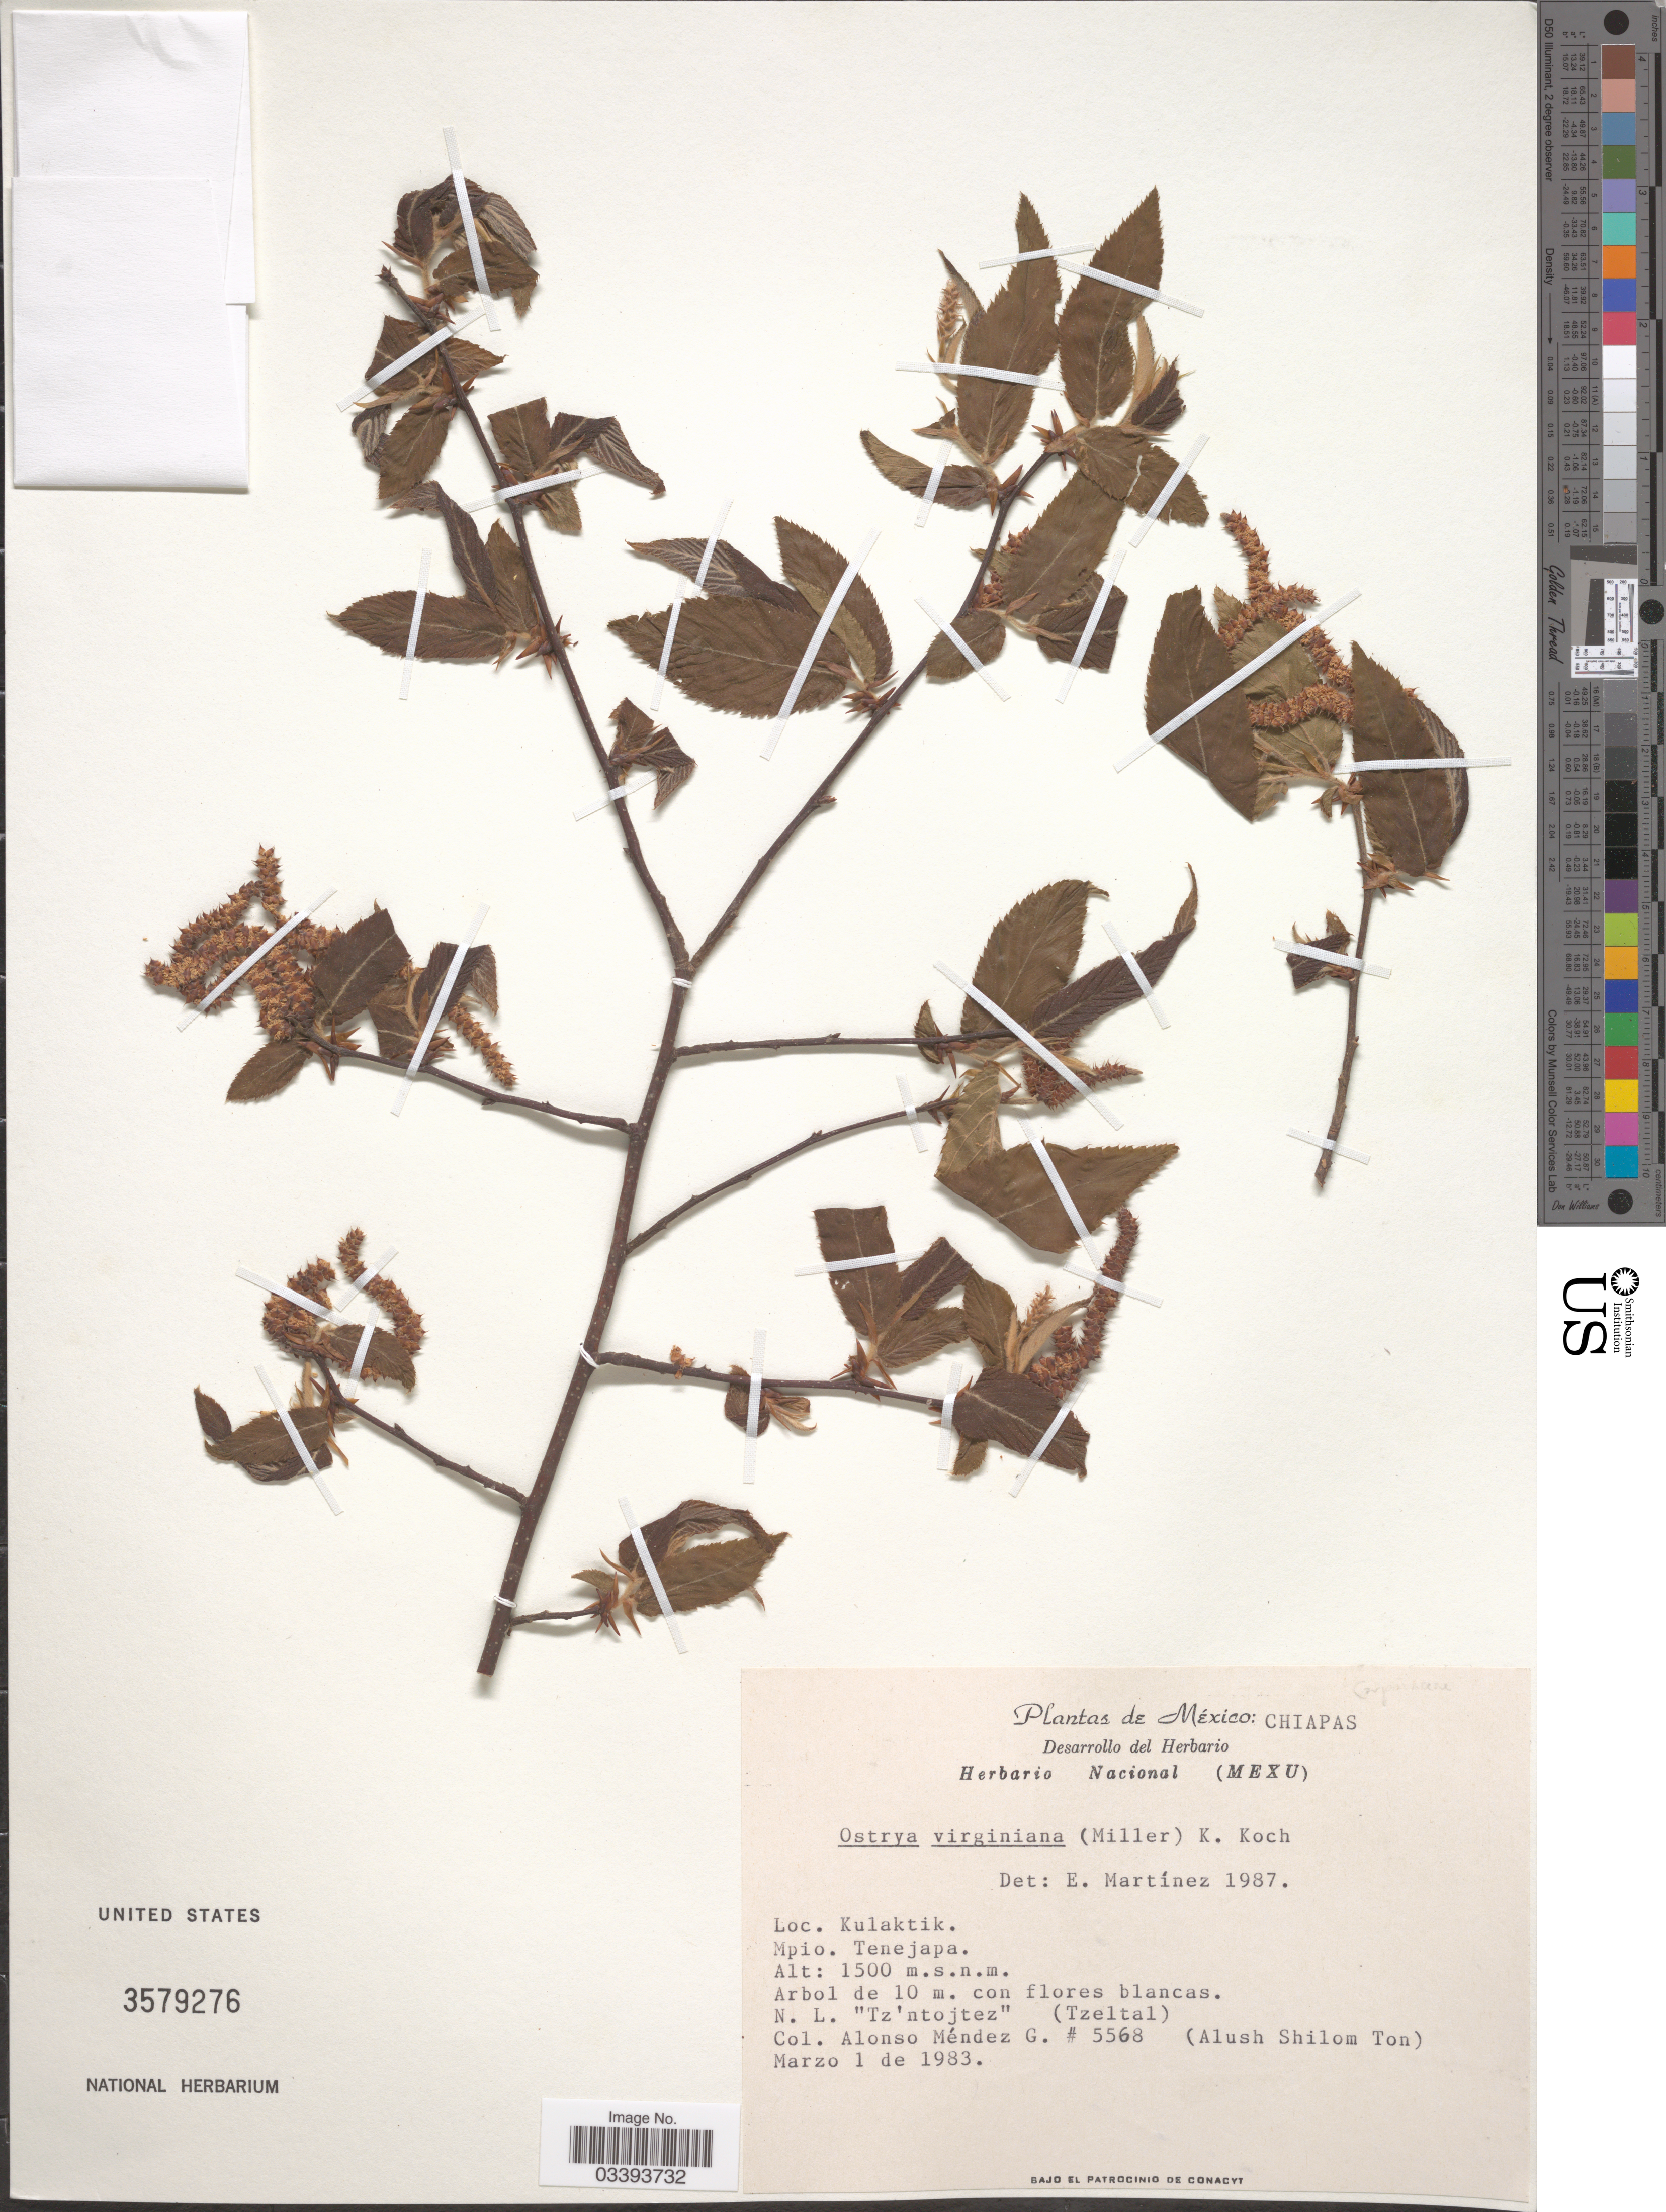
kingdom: Plantae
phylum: Tracheophyta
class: Magnoliopsida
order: Fagales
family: Betulaceae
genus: Ostrya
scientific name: Ostrya virginiana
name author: (Mill.) K. Koch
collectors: A. Méndez G. & A. S. Ton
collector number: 5568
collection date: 1983-03-01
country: Mexico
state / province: Chiapas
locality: Kulaktik. Mpio. Tenejapa.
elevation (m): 1500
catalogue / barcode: US 3579276